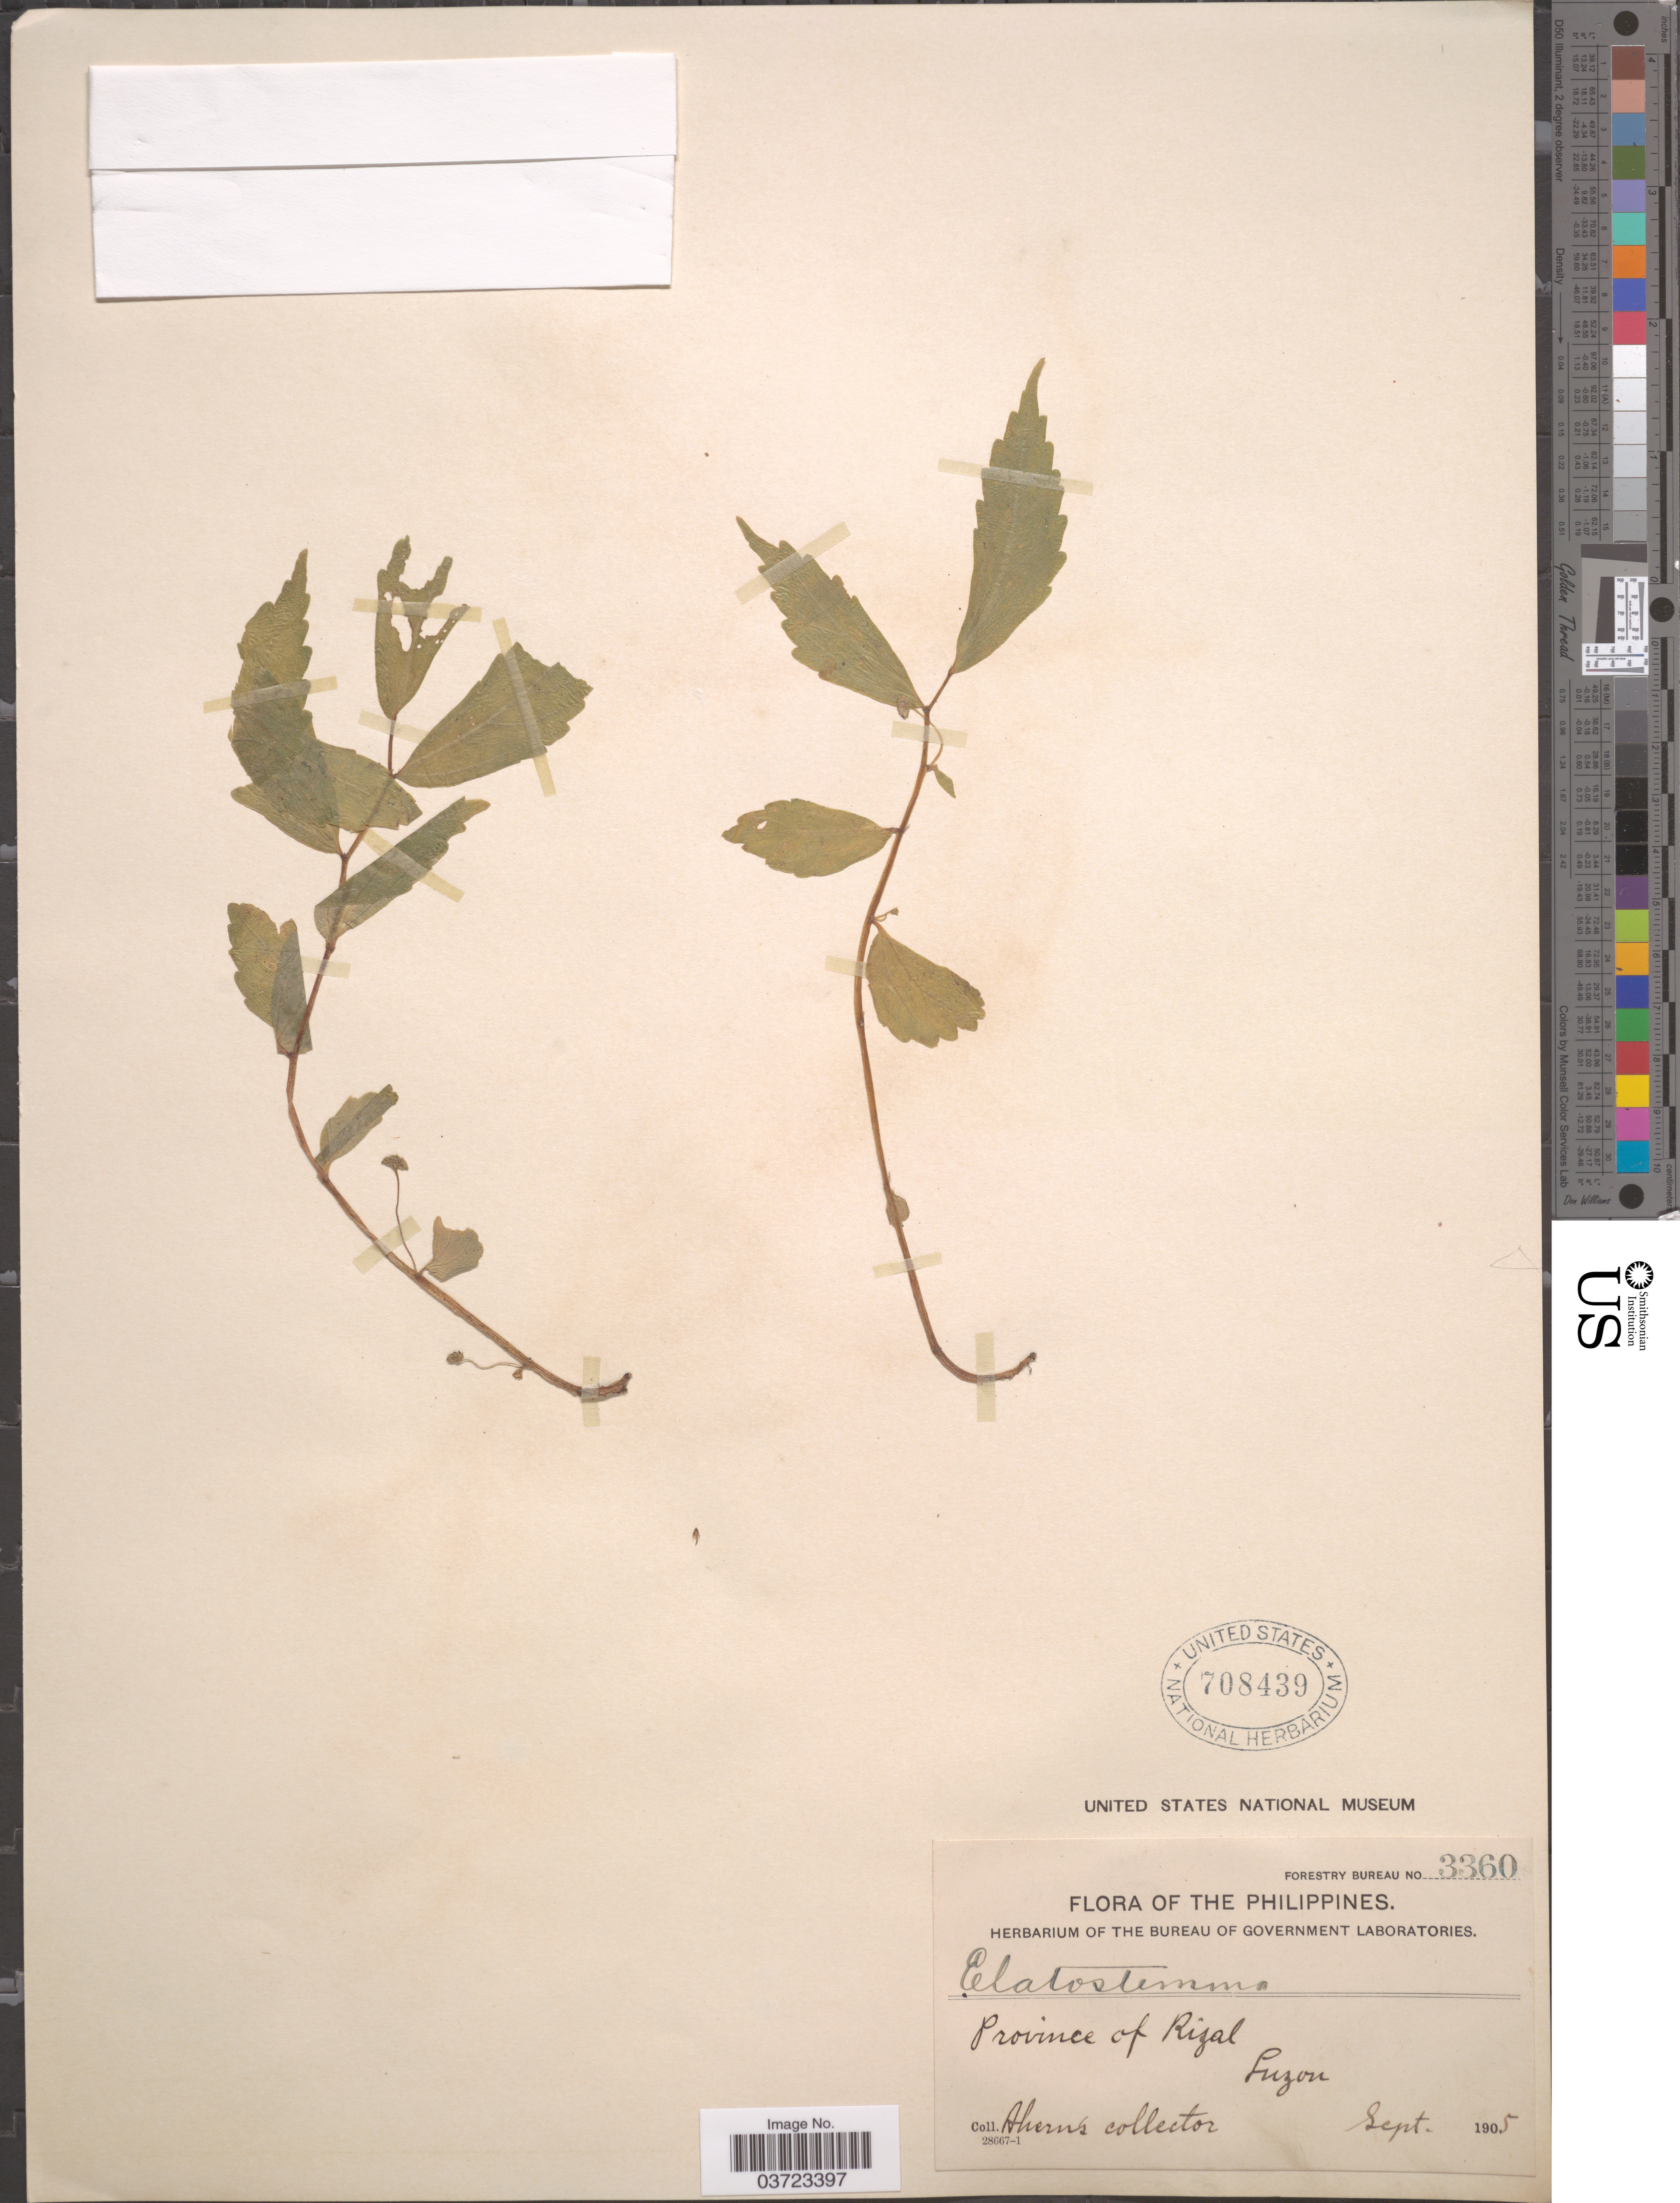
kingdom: Plantae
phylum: Tracheophyta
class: Magnoliopsida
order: Rosales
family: Urticaceae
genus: Elatostema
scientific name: Elatostema sp.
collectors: Ahern's collector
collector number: Forestry Bureau 3360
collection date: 1905-09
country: Philippines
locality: Province of Rizal. Luzon.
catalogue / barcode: US 708439